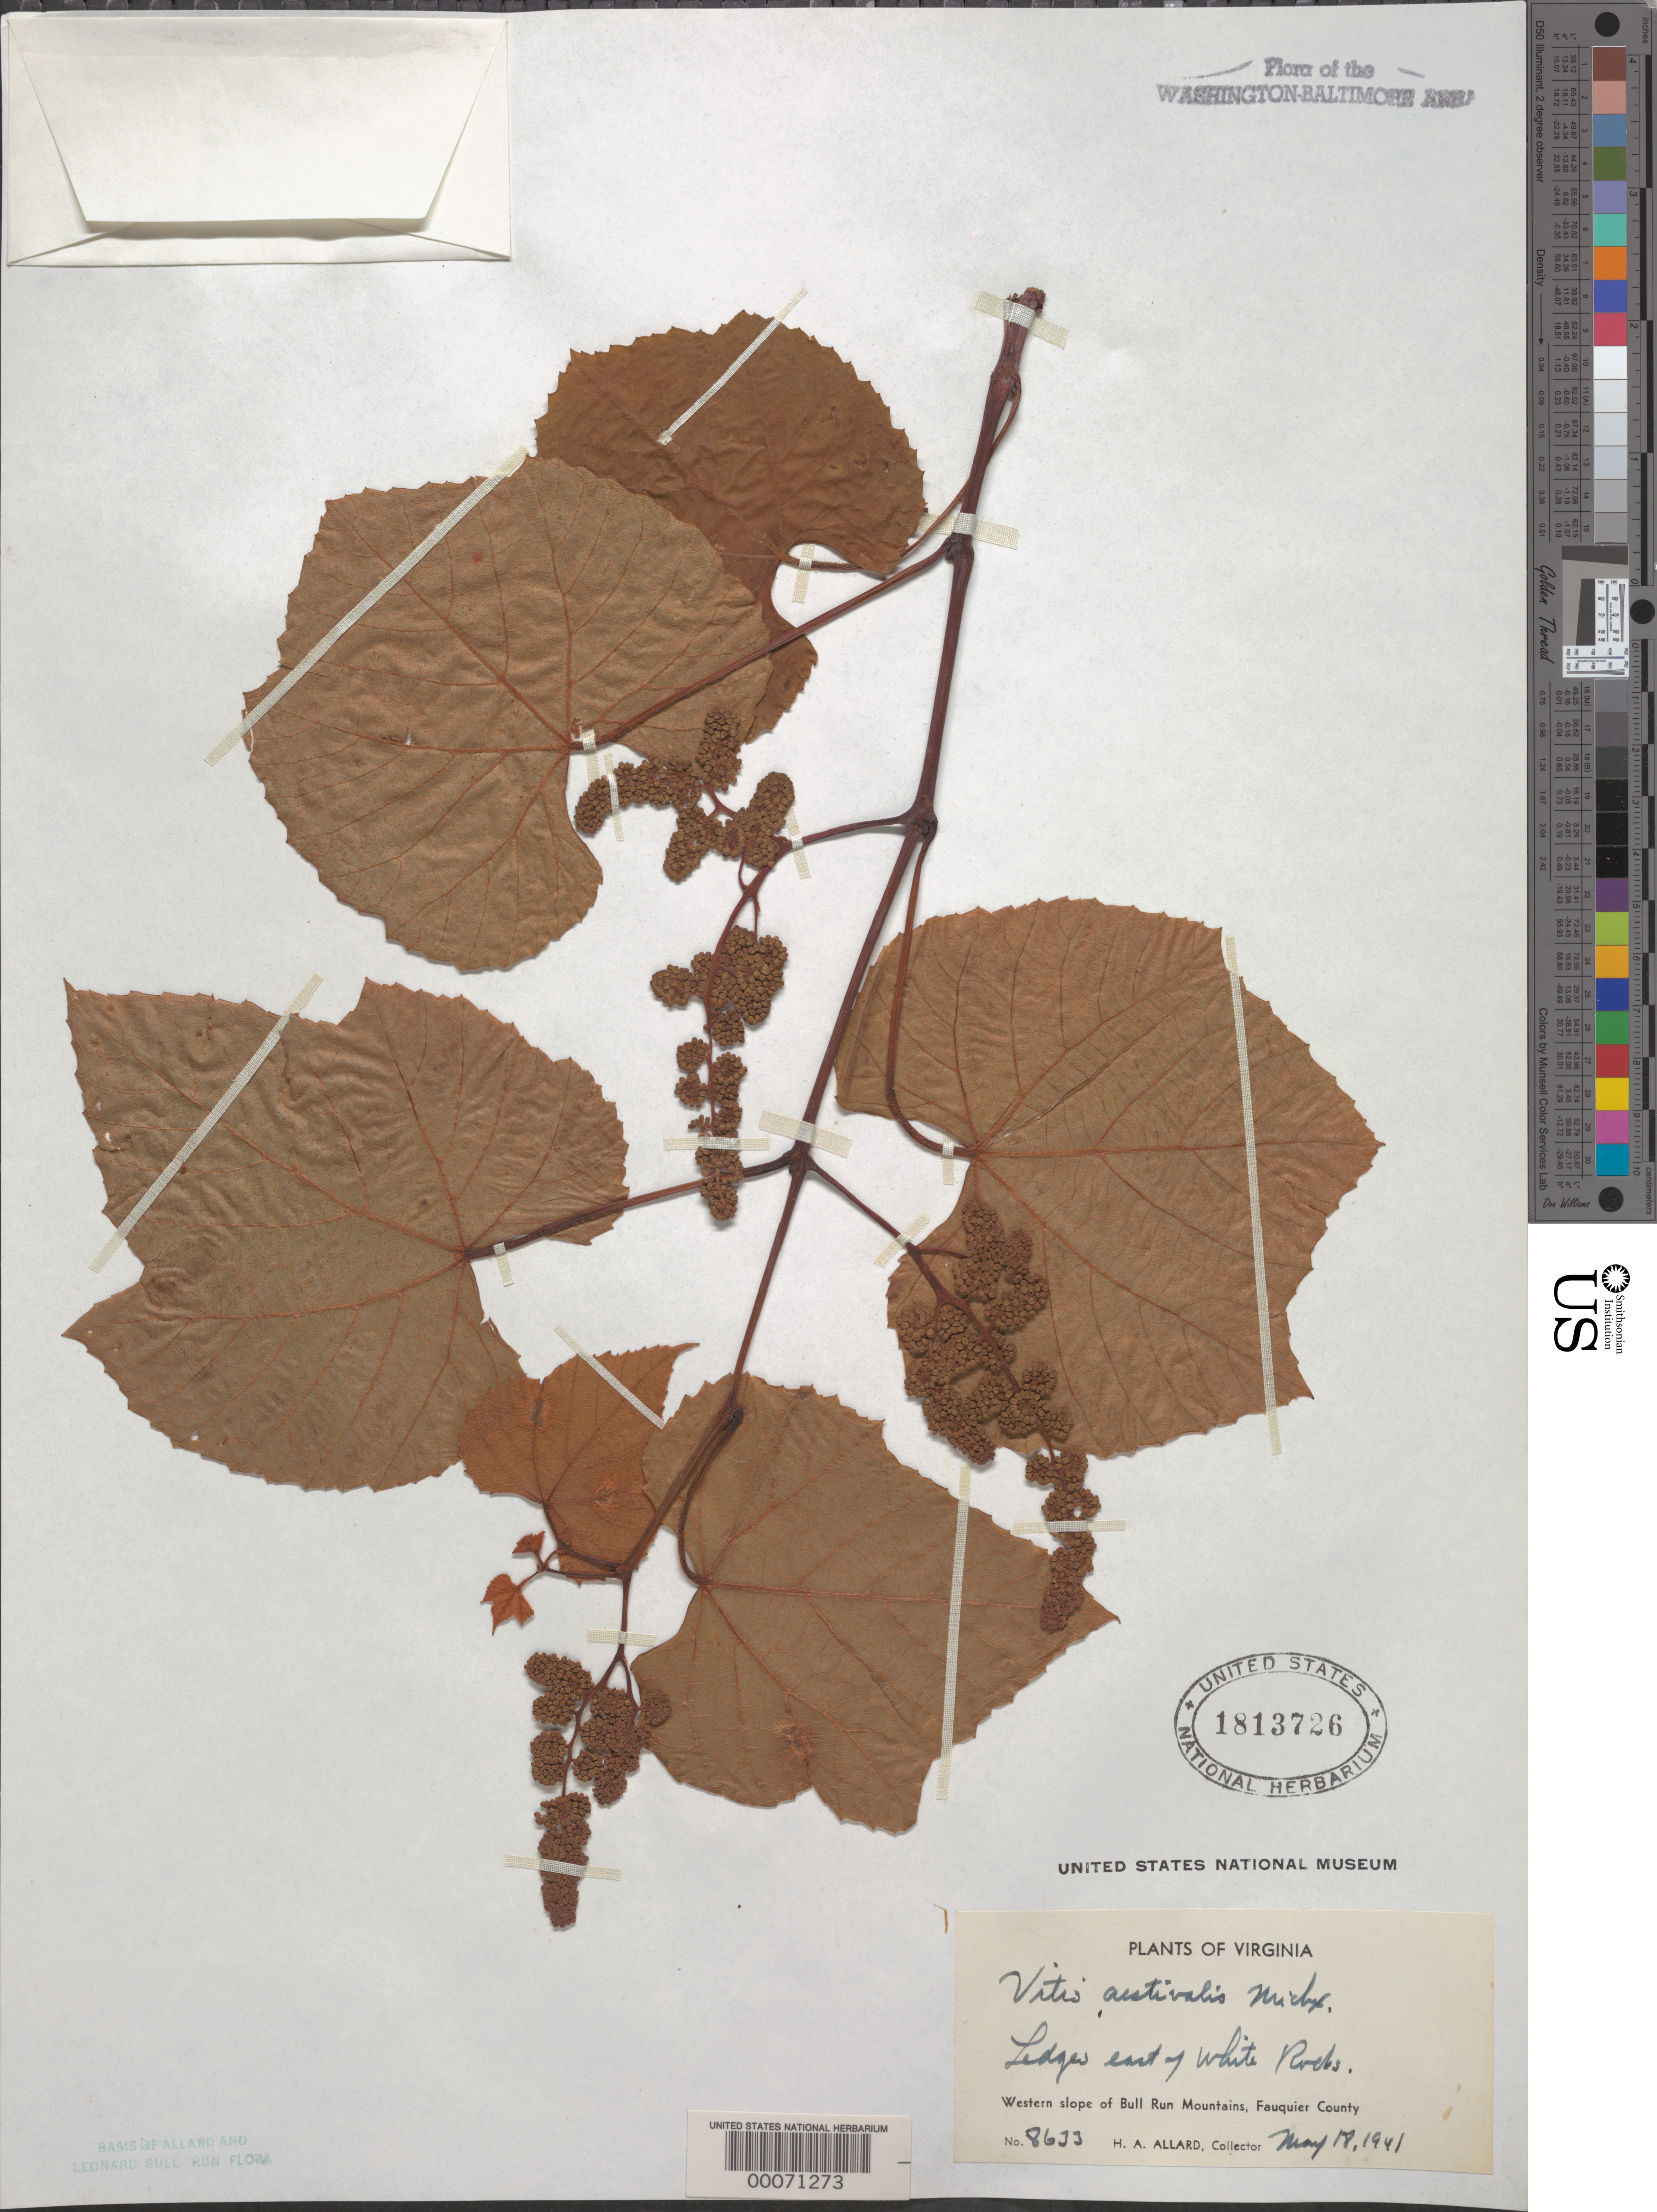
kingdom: Plantae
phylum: Tracheophyta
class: Magnoliopsida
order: Vitales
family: Vitaceae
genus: Vitis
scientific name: Vitis aestivalis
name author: Michx.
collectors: H. A. Allard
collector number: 8633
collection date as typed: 18 May 1941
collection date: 1941-05-18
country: United States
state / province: Virginia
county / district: Fauquier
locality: East of White Rocks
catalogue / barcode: US 1813726